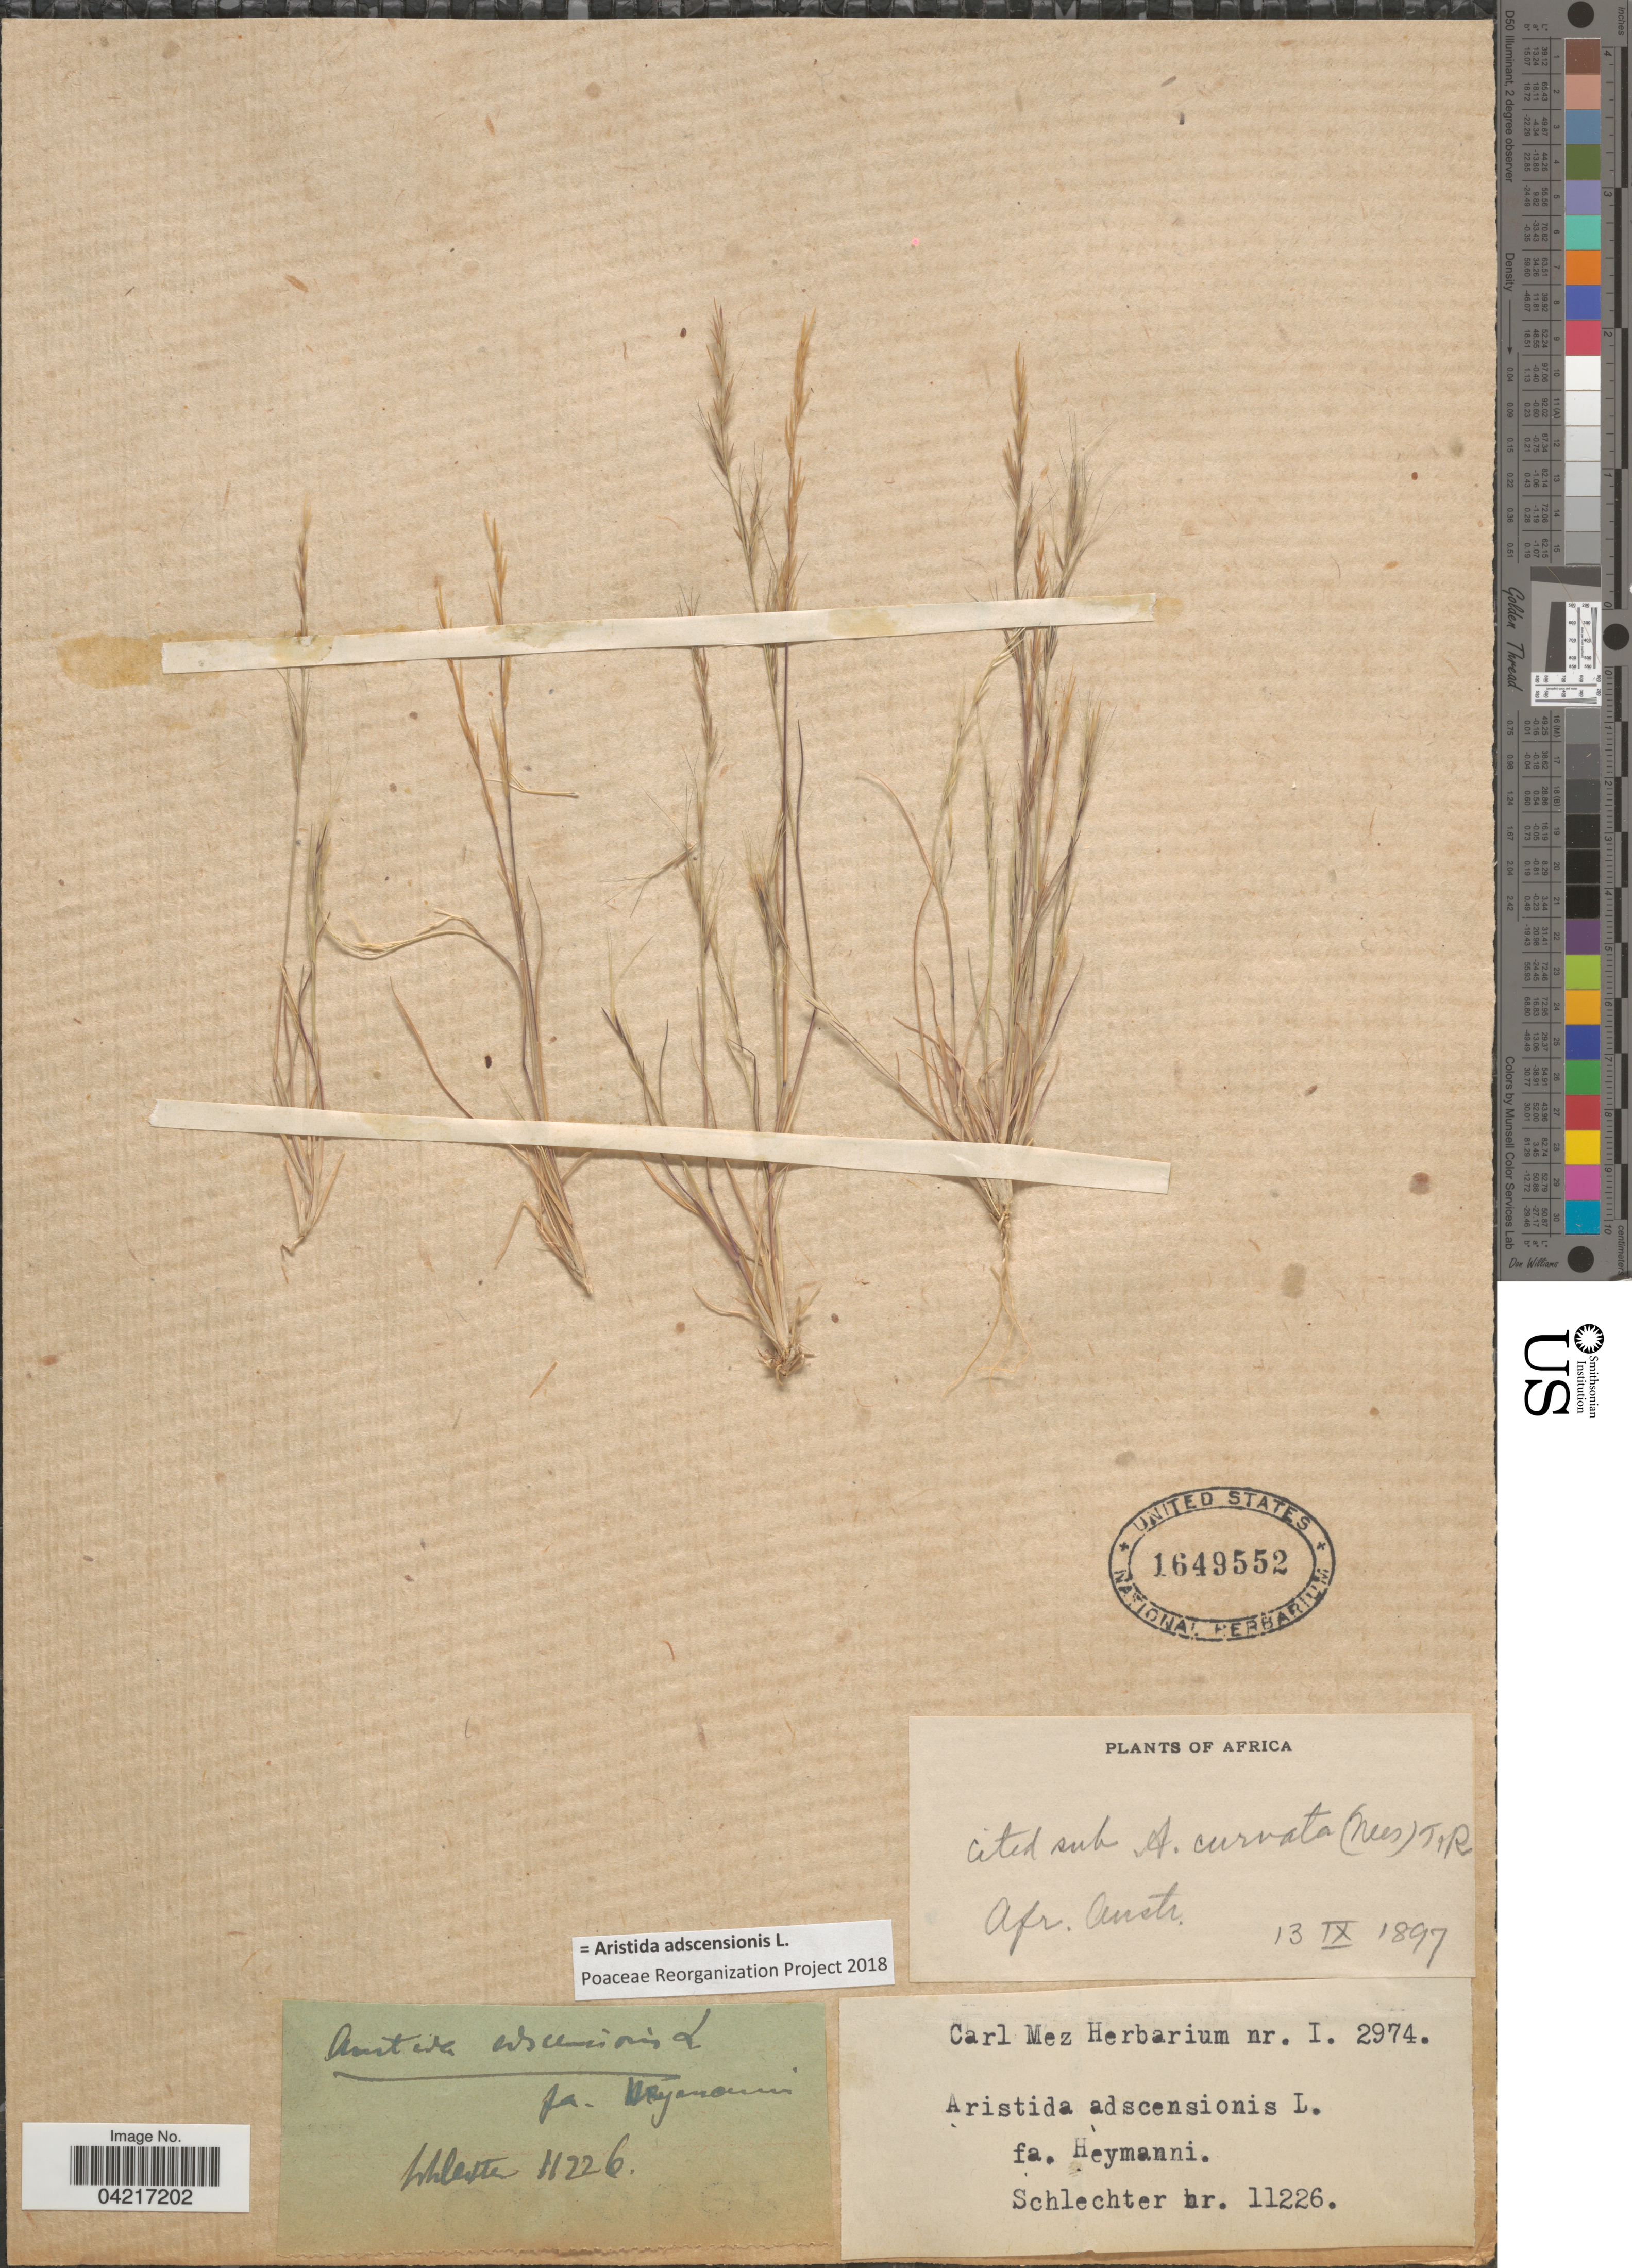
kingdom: Plantae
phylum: Tracheophyta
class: Liliopsida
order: Poales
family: Poaceae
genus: Aristida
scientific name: Aristida adscensionis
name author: L.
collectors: Schlechter, --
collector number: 11226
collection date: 1897-09-13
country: South Africa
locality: Africa. Afr. Austr.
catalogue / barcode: US 1649552